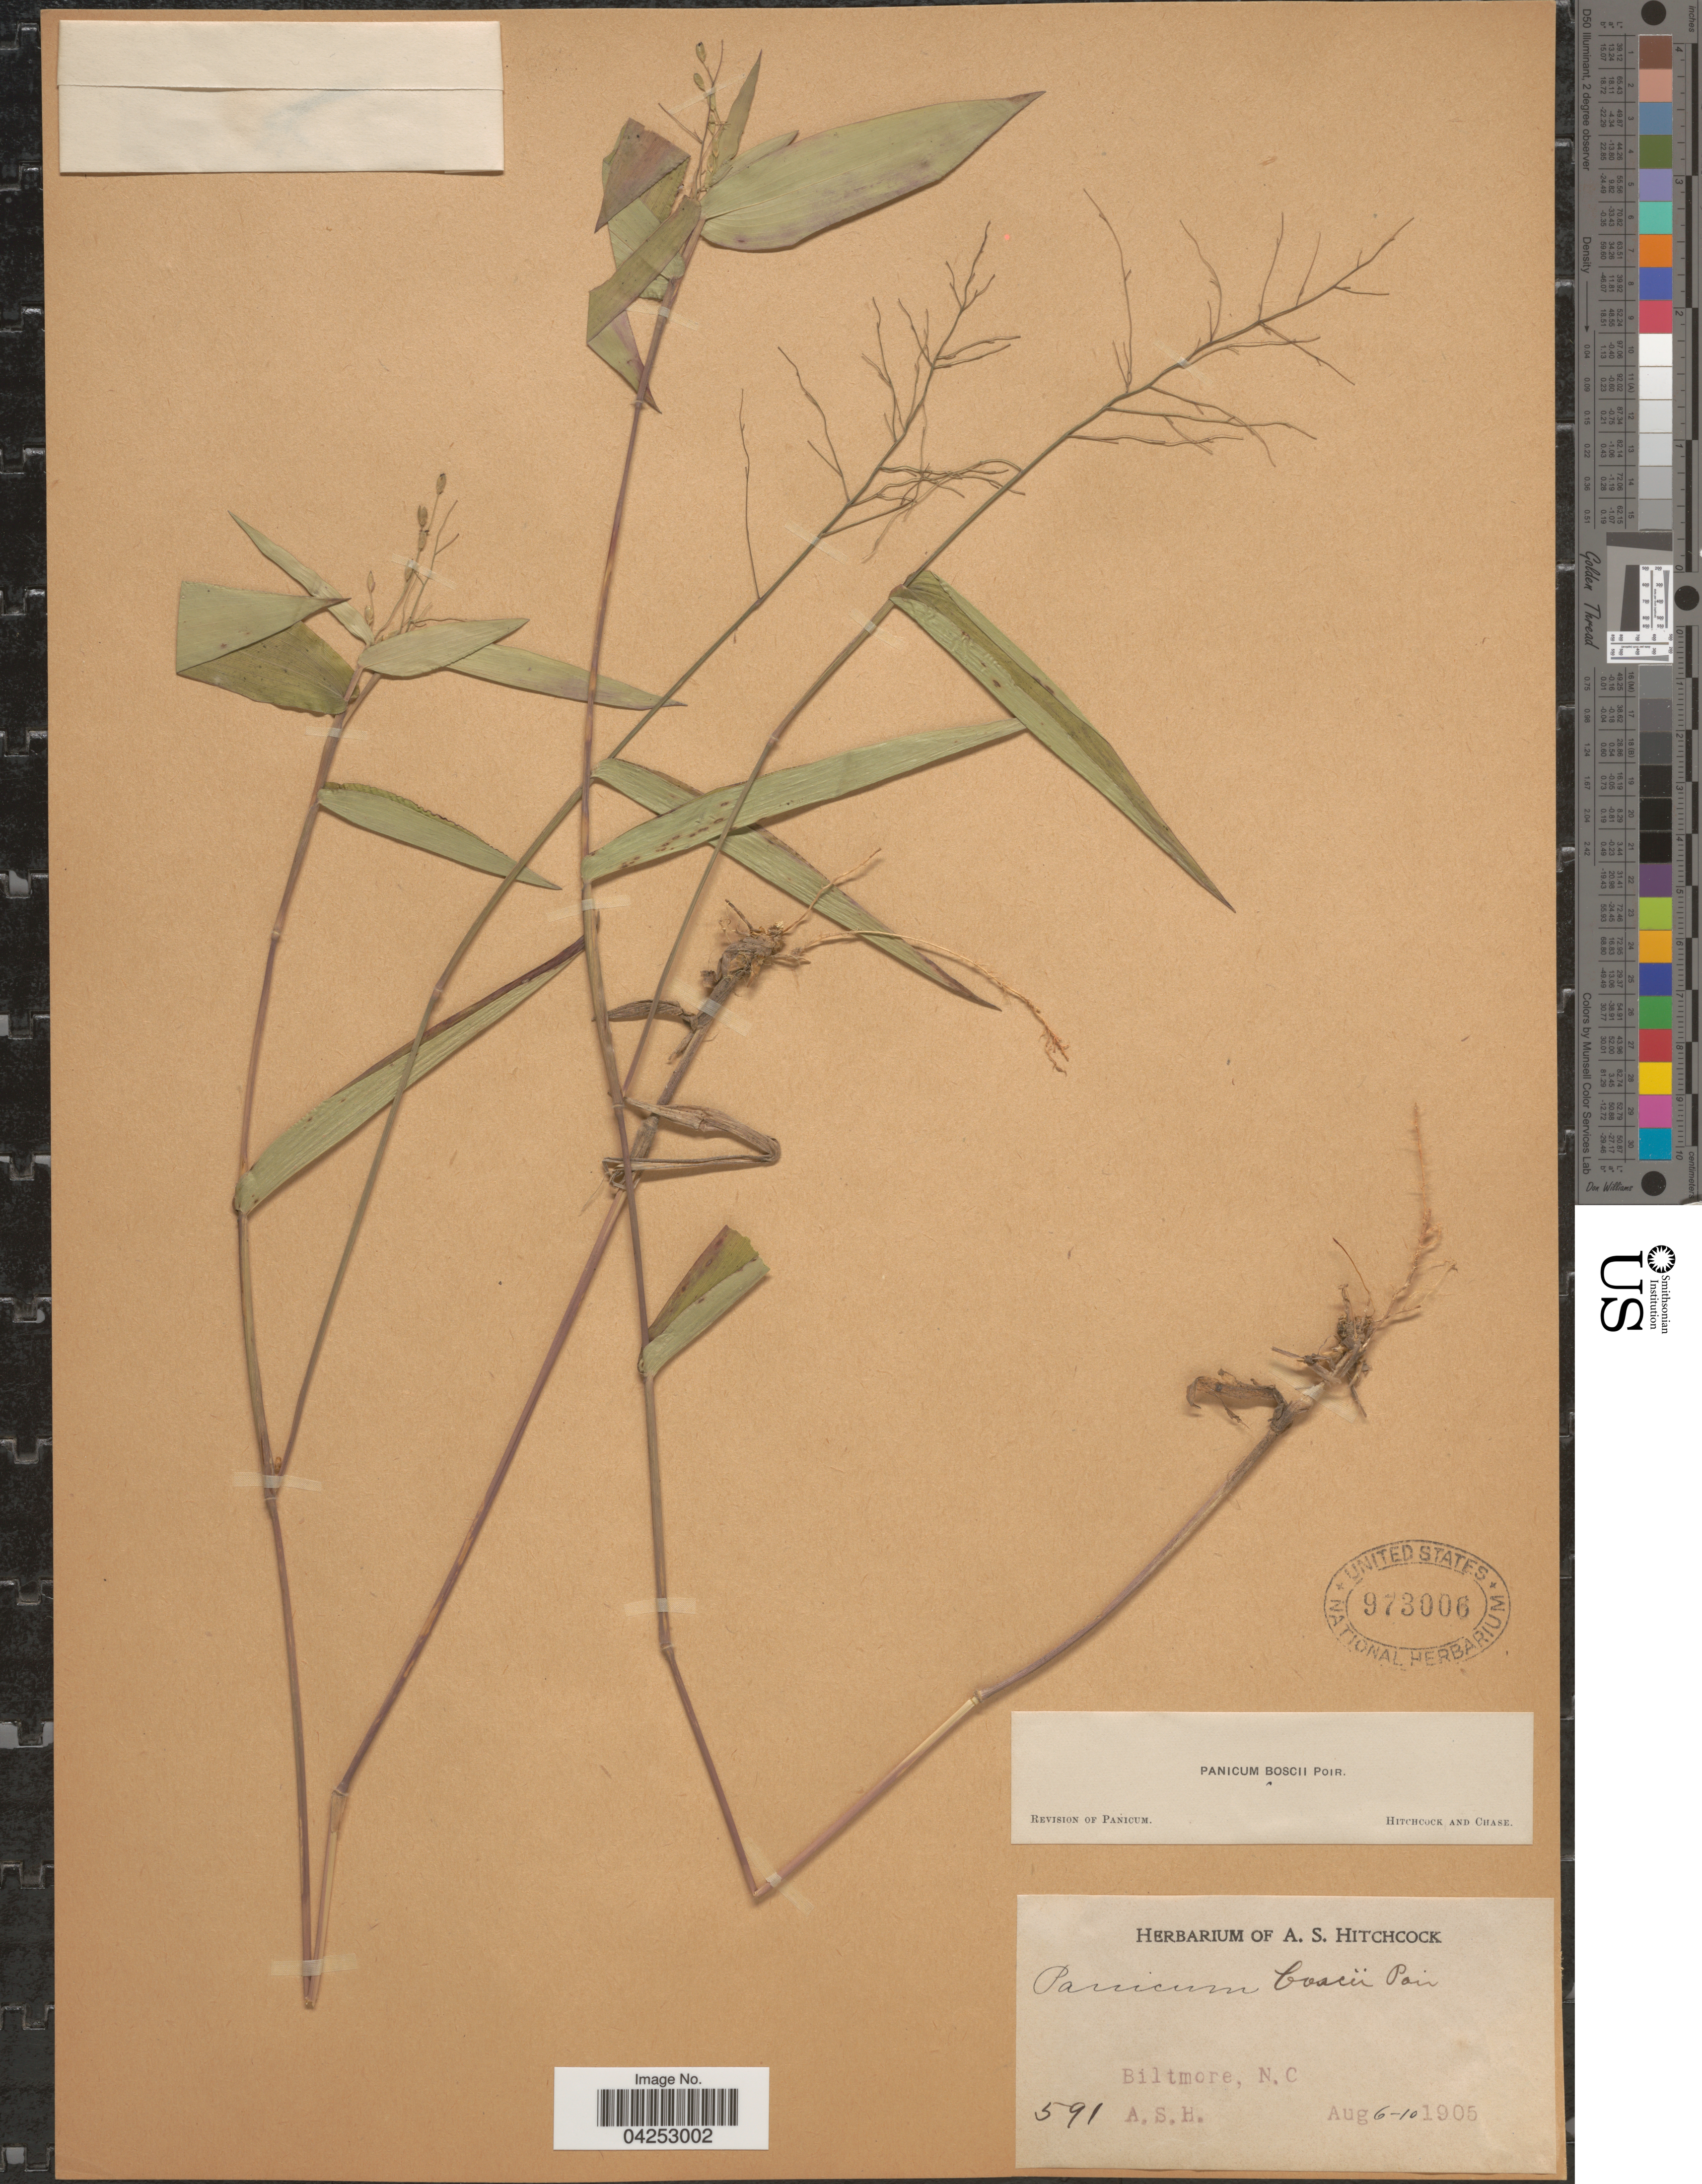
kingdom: Plantae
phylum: Tracheophyta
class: Liliopsida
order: Poales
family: Poaceae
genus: Dichanthelium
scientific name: Dichanthelium boscii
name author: (Poir.) Gould & C.A. Clark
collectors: A. S. Hitchcock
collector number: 591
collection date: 1905-08-06/1905-08-10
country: United States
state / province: North Carolina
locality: Biltmore.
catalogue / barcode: US 973006